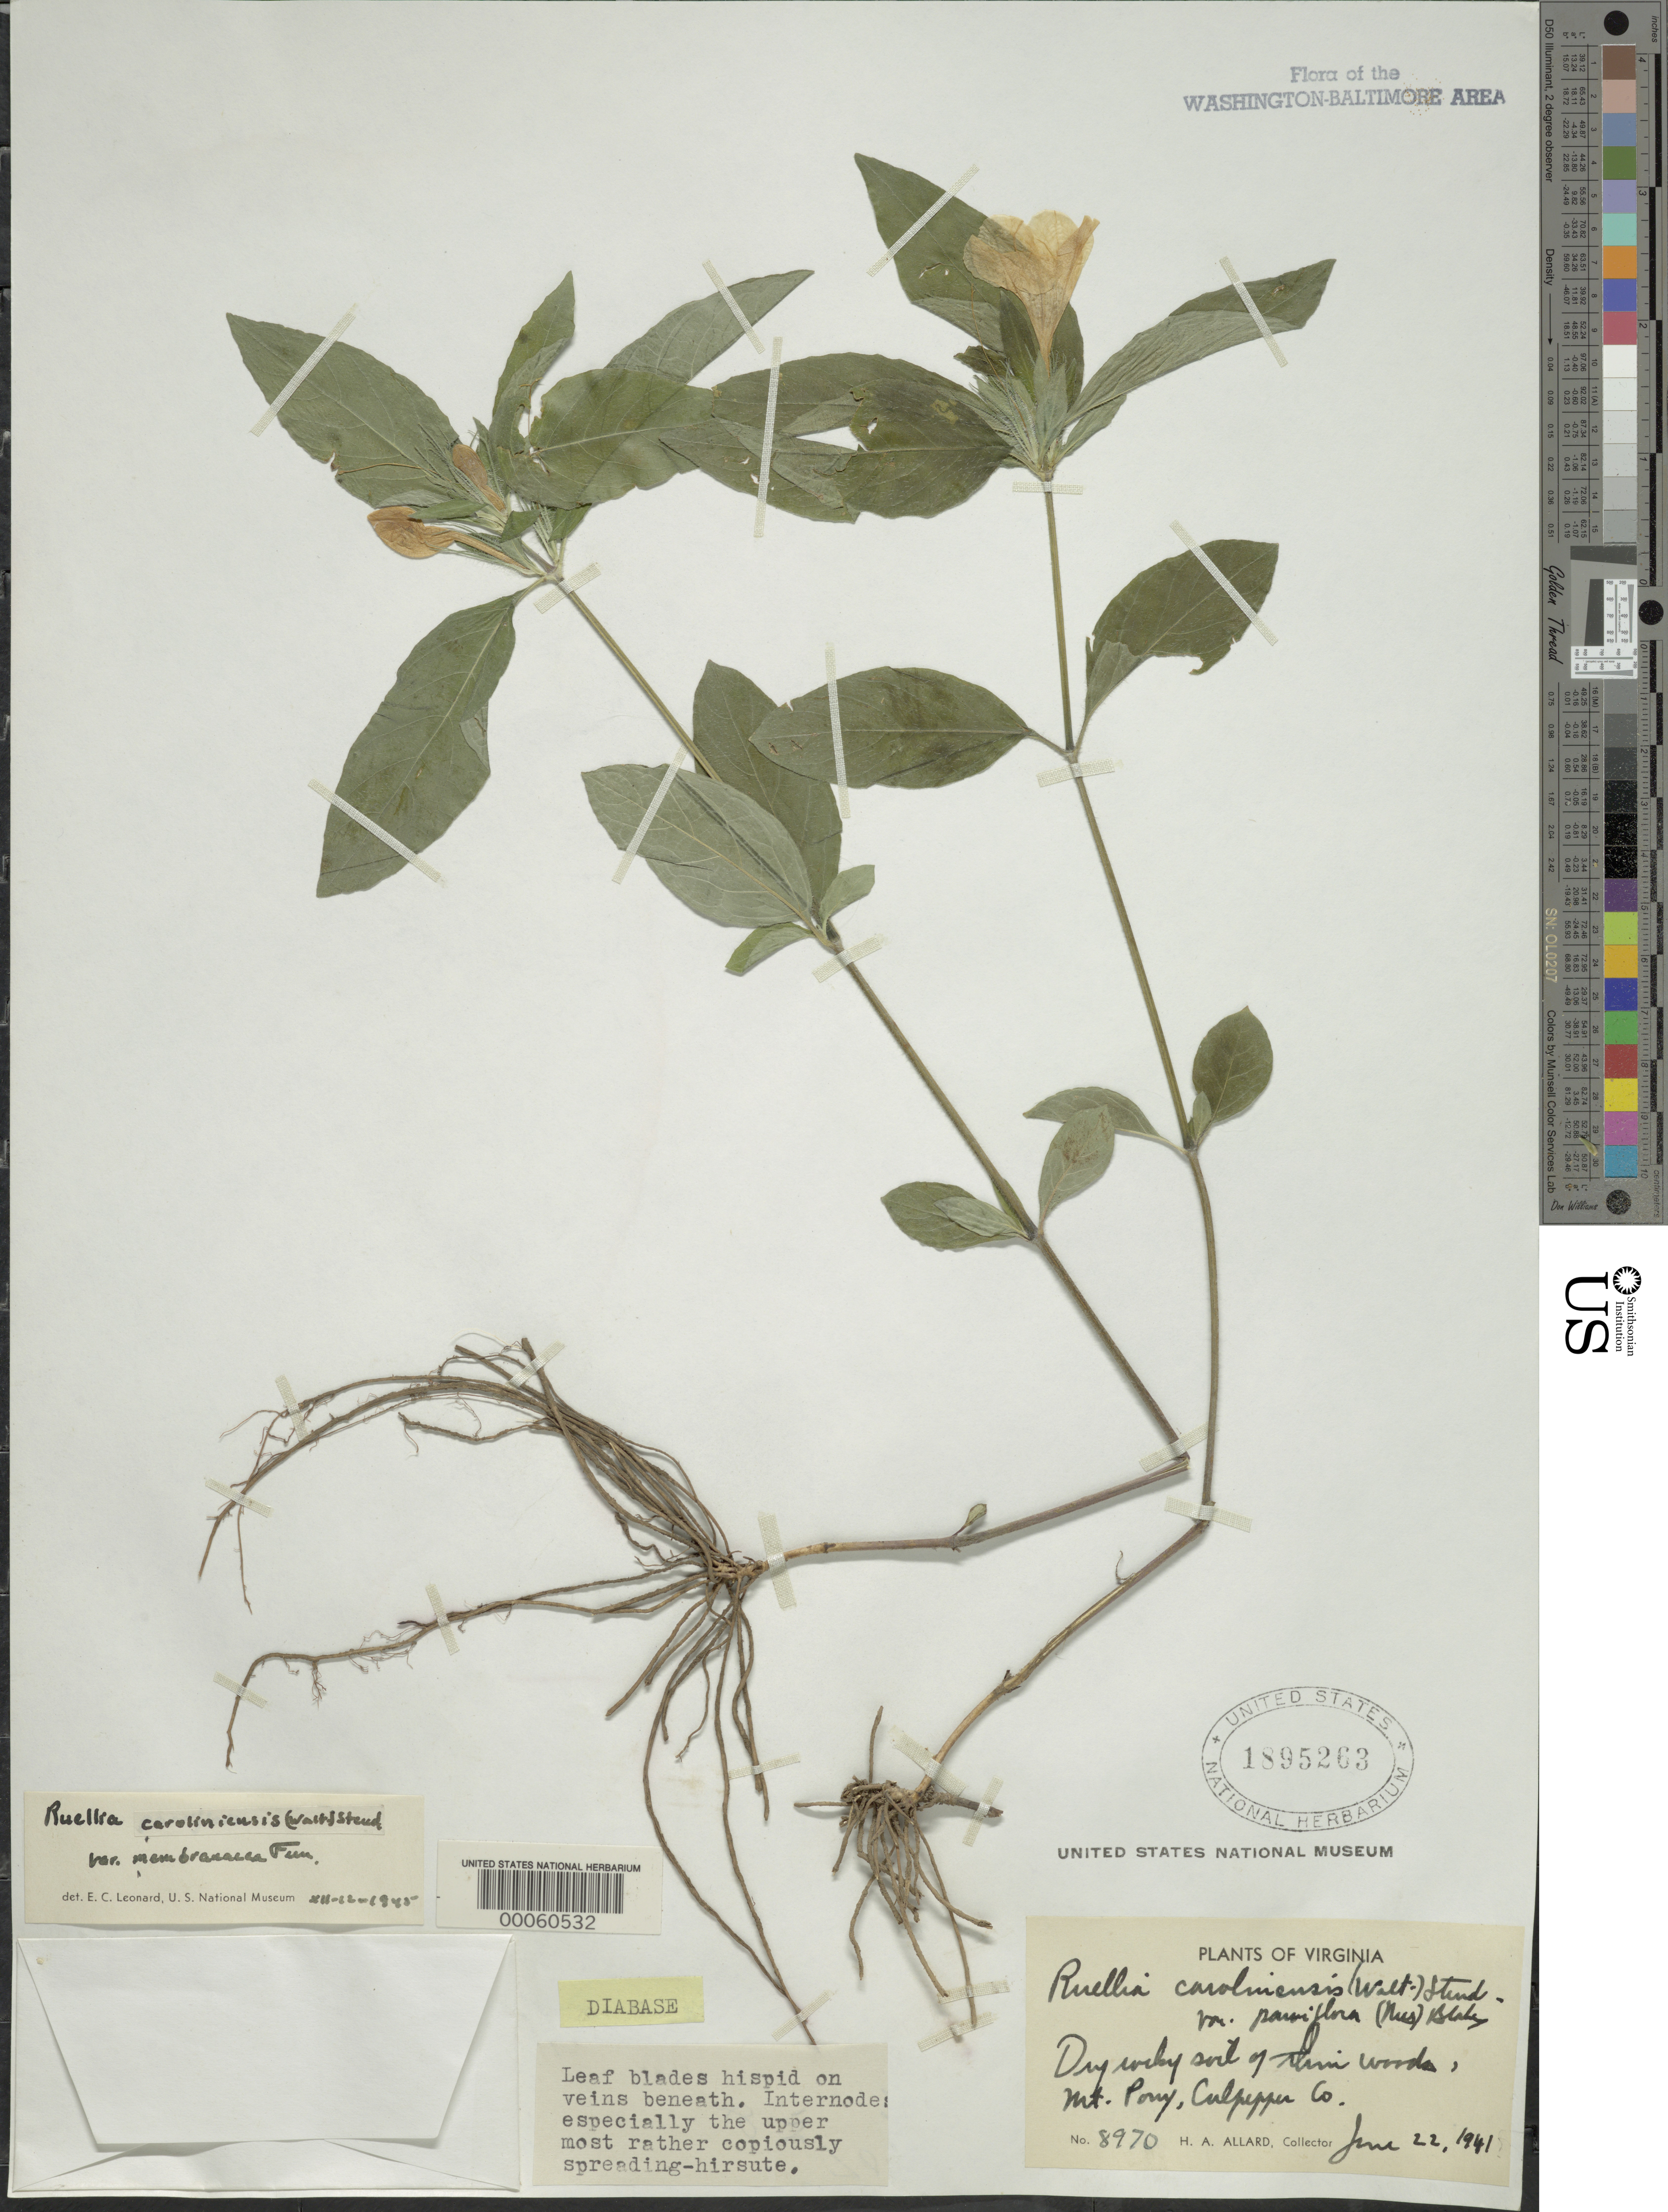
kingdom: Plantae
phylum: Tracheophyta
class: Magnoliopsida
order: Lamiales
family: Acanthaceae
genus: Ruellia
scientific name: Ruellia caroliniensis var. membranacea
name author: Fernald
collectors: H. A. Allard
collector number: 8970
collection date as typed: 22 Jun 1941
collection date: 1941-06-22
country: United States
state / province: Virginia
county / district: Culpeper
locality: Mount Pony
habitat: Dry rocky soil of thin woods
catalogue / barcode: US 1895263